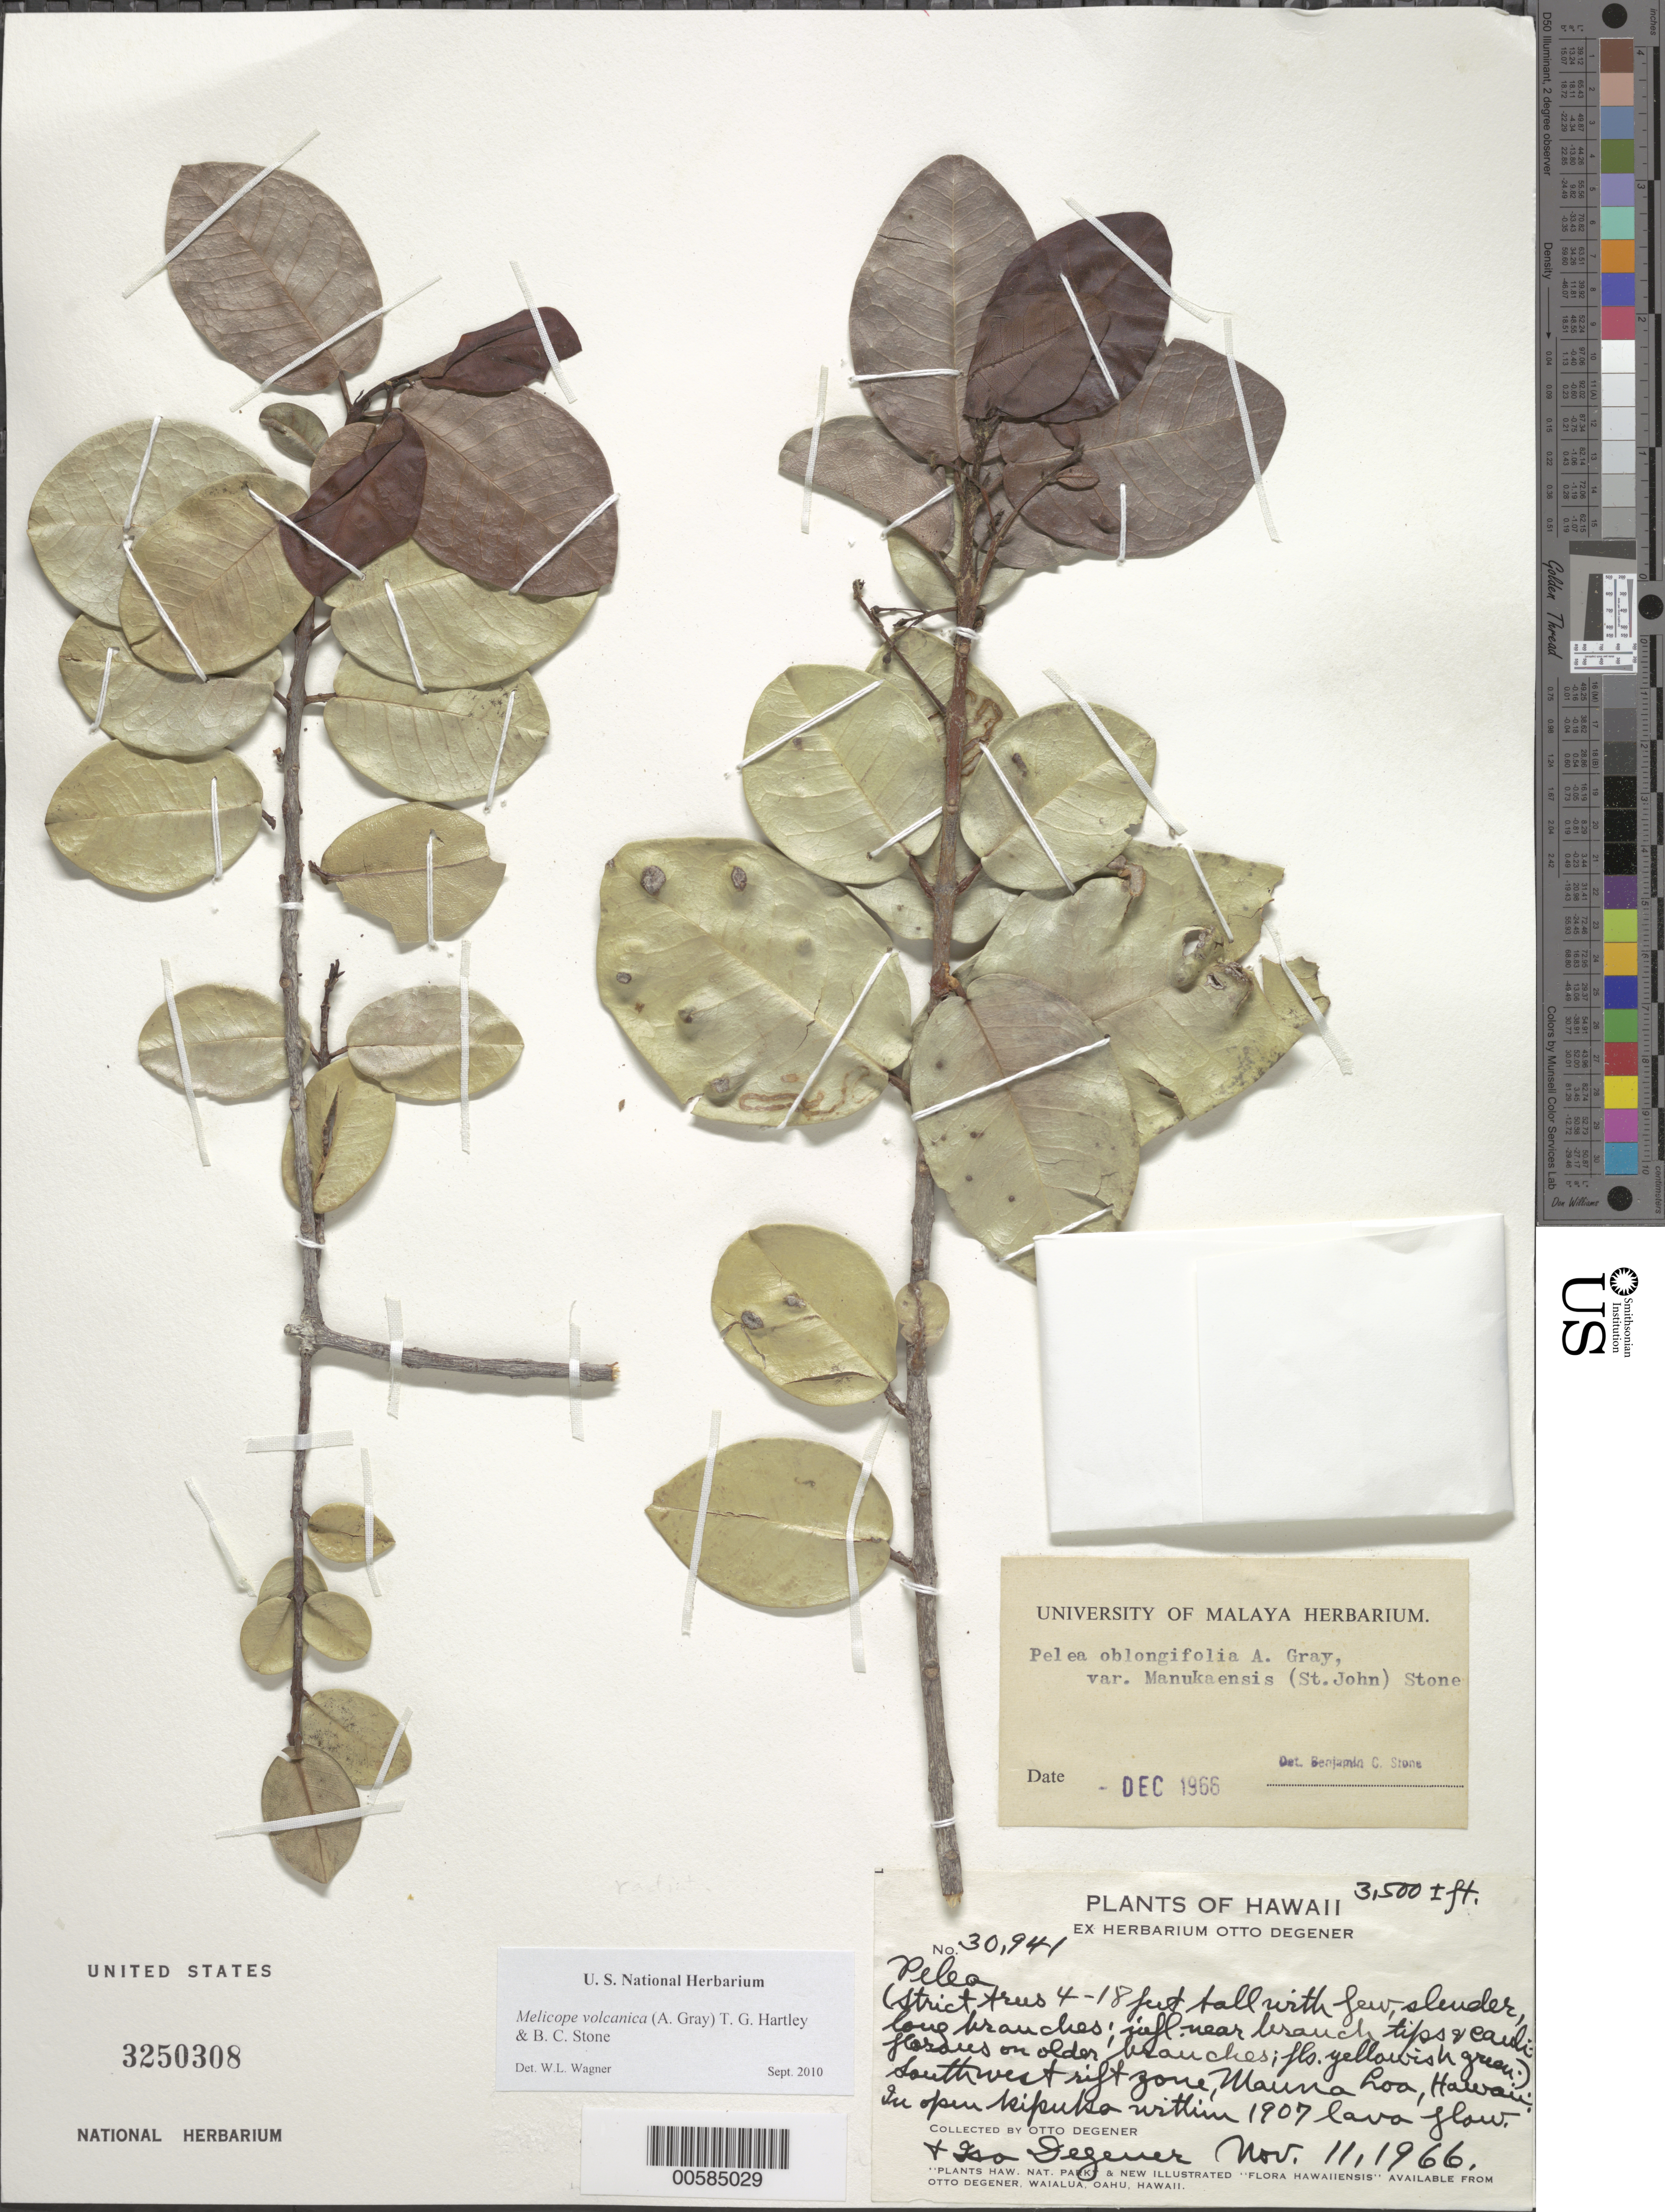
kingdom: Plantae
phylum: Tracheophyta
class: Magnoliopsida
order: Sapindales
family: Rutaceae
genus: Melicope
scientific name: Melicope volcanica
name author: (A. Gray) T.G. Hartley & B.C. Stone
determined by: Wagner, W. L., (BOT), Smithsonian Institution - National Museum of Natural History (UNITED STATES)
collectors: O. Degener & I. Degener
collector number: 30941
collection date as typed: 11 Nov 1966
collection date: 1966-11-11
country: United States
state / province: Hawaii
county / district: Hawaii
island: Hawaii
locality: SW rift zone, Mauna Loa.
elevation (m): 1067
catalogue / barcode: US 3250308